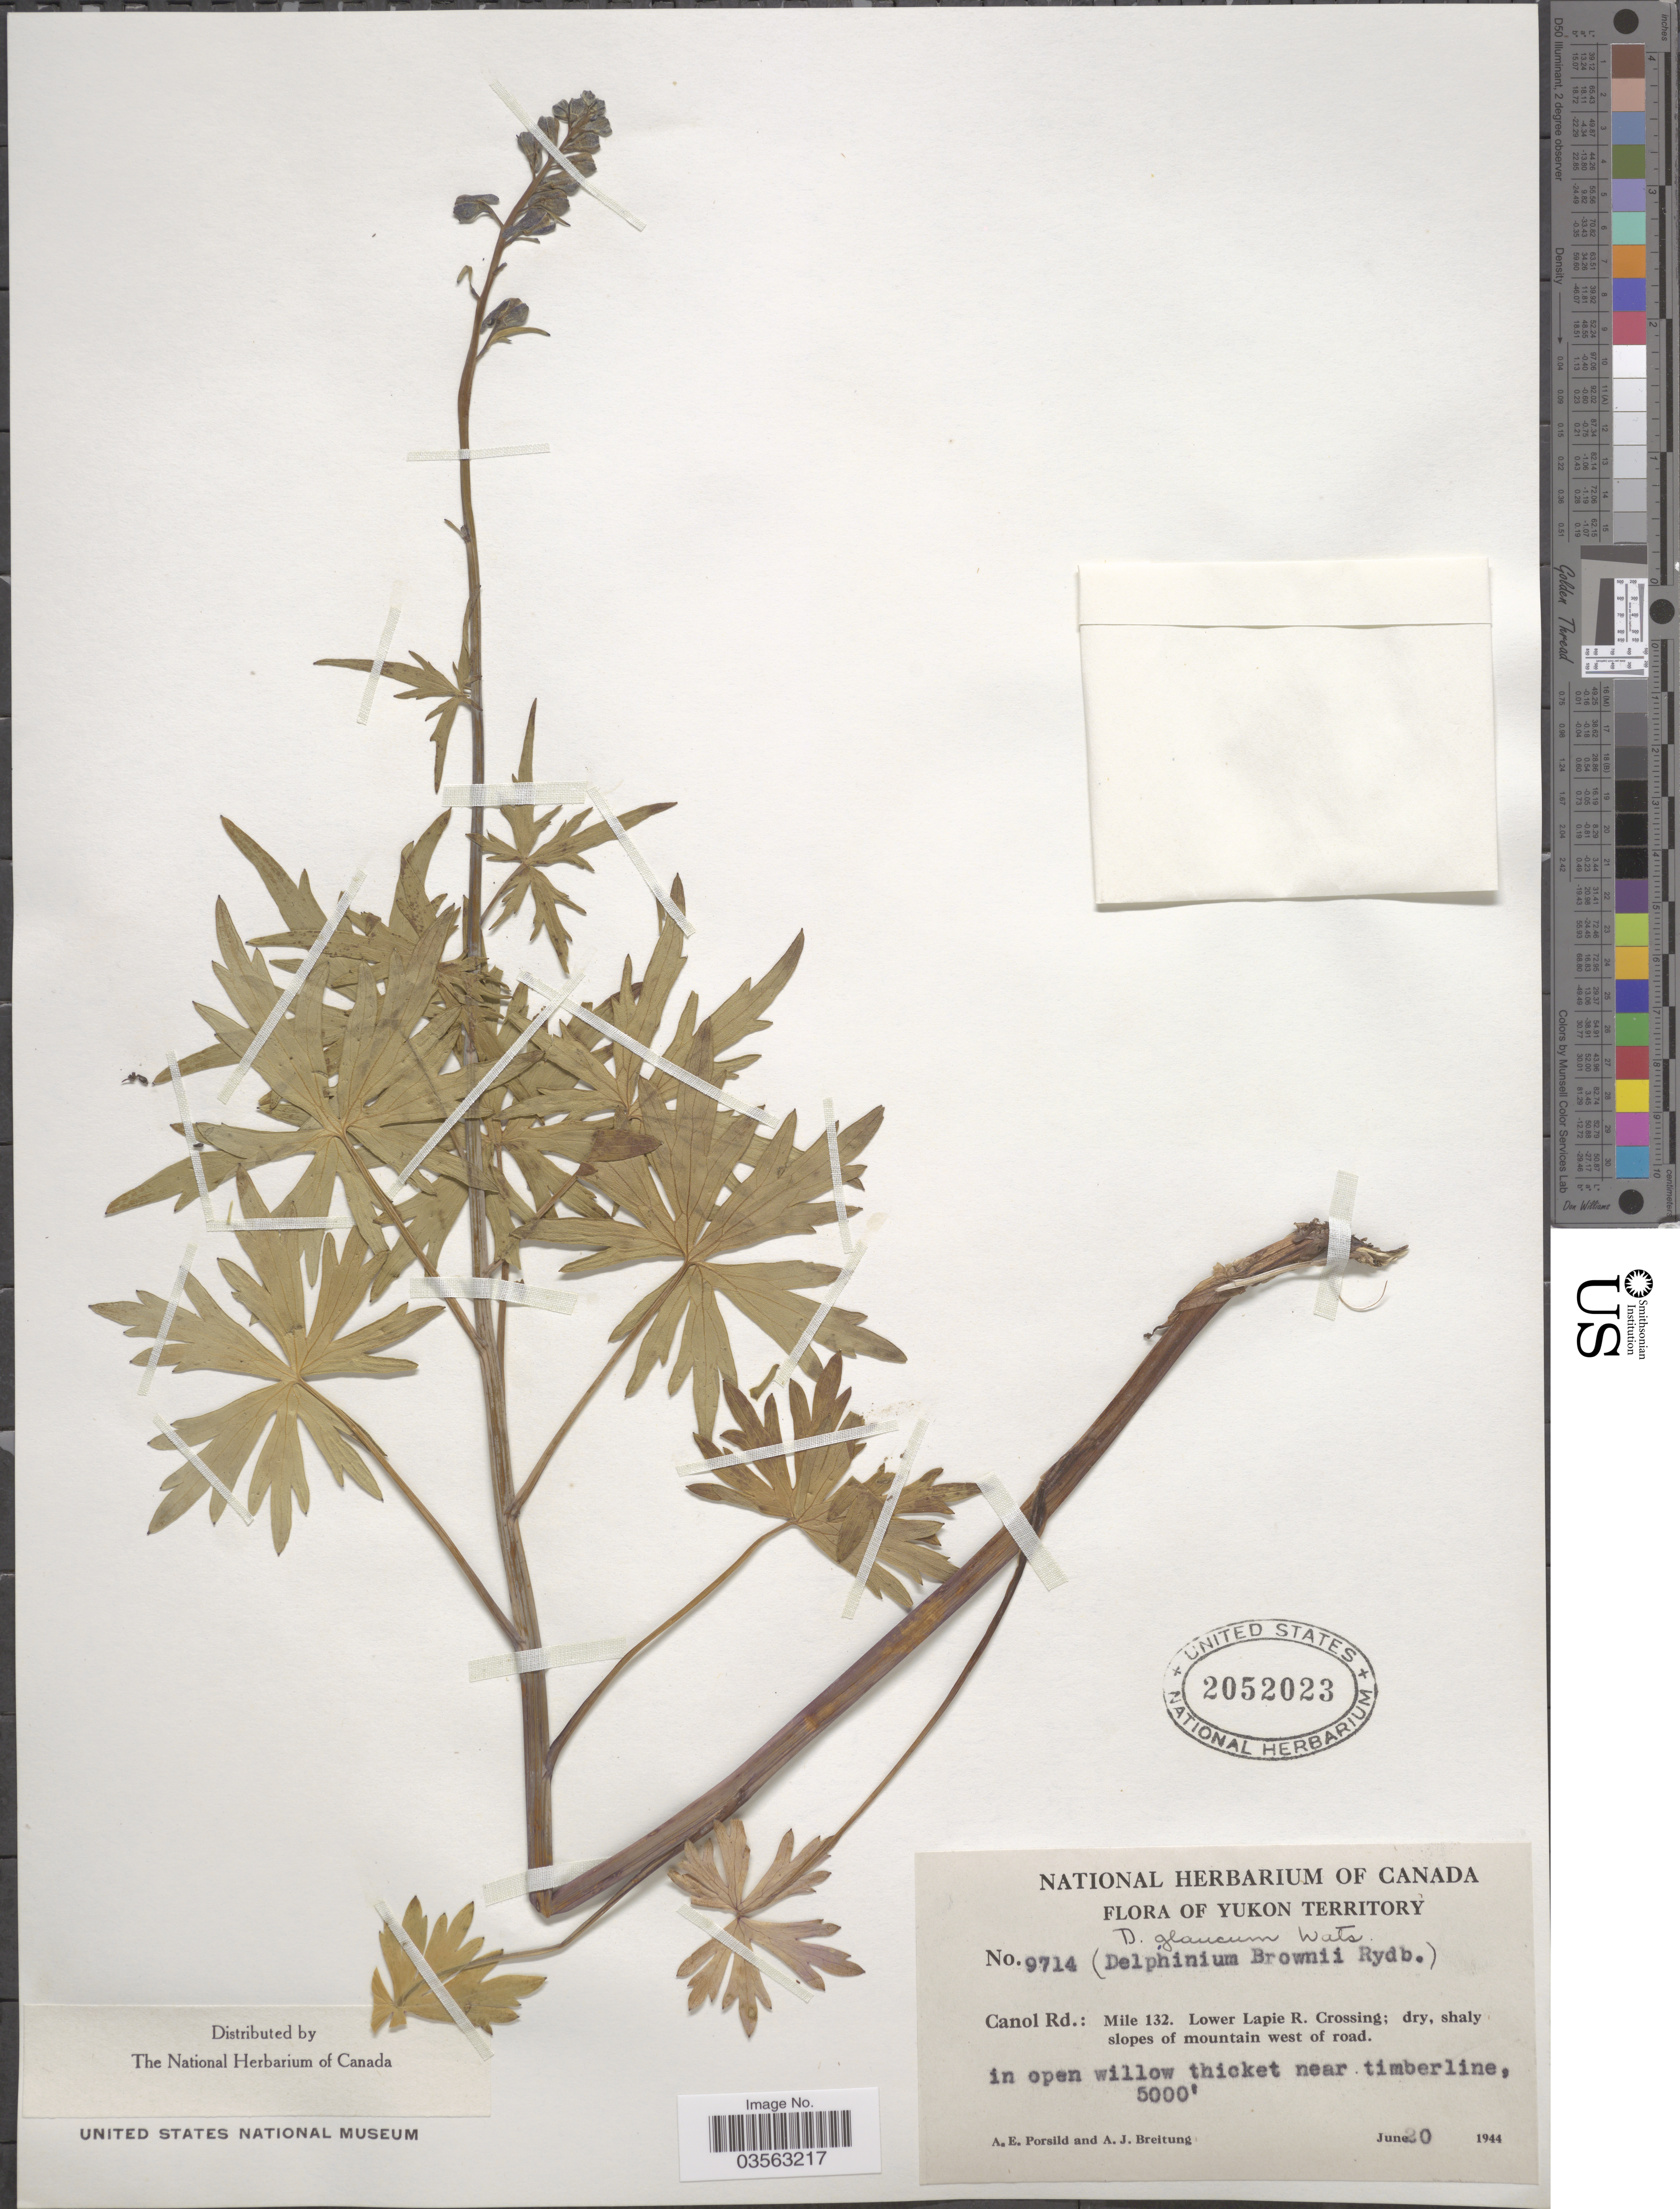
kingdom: Plantae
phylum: Tracheophyta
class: Magnoliopsida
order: Ranunculales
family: Ranunculaceae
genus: Delphinium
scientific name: Delphinium glaucum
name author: S. Watson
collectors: A. E. Porsild & A. Breitung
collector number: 9714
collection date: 1944-06-20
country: Canada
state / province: Yukon Territory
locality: Canol Rd.: Mile 132. Lower Lapie R. Crossing; dry, shaly slopes of mountain west of road.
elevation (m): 1524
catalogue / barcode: US 2052023